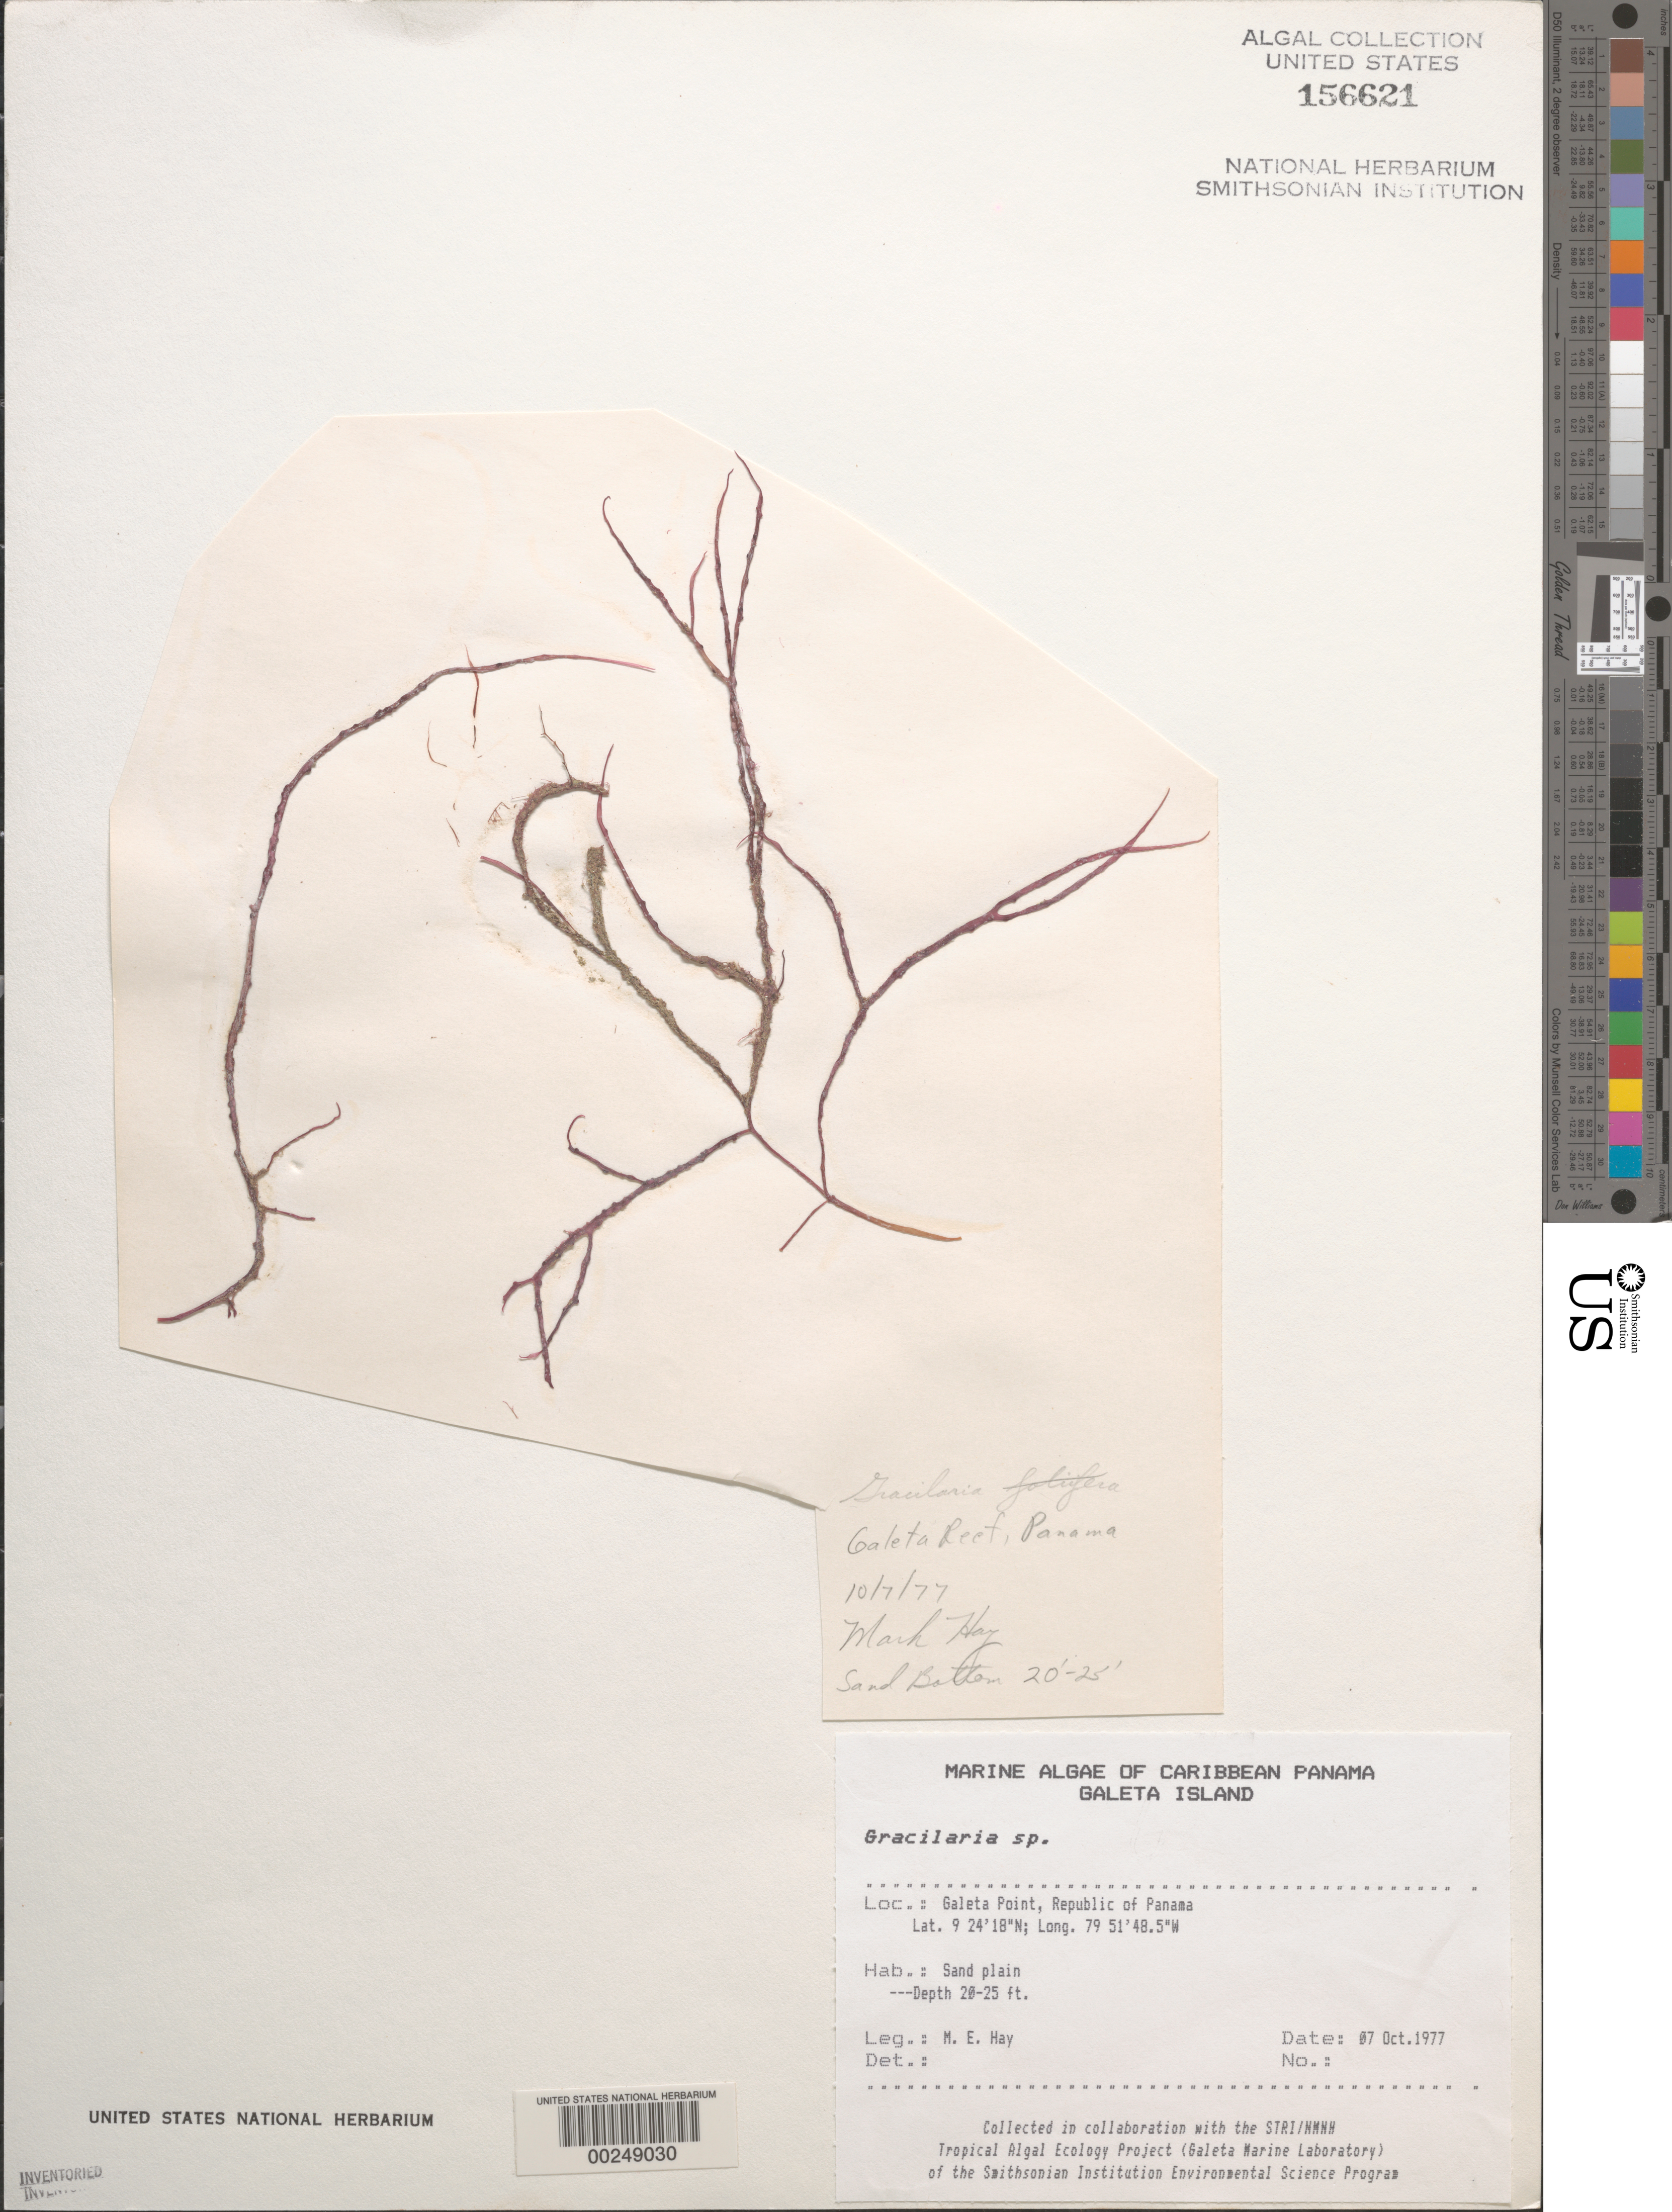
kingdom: Plantae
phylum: Rhodophyta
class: Florideophyceae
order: Gracilariales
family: Gracilariaceae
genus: Gracilaria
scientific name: Gracilaria sp.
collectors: M. E. Hay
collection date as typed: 07 Oct 1977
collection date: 1977-10-07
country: Panama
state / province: Colón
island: Galeta Island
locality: Galeta Point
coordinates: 9 24' 18" N, 79 51' 48.5" W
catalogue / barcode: US 156621